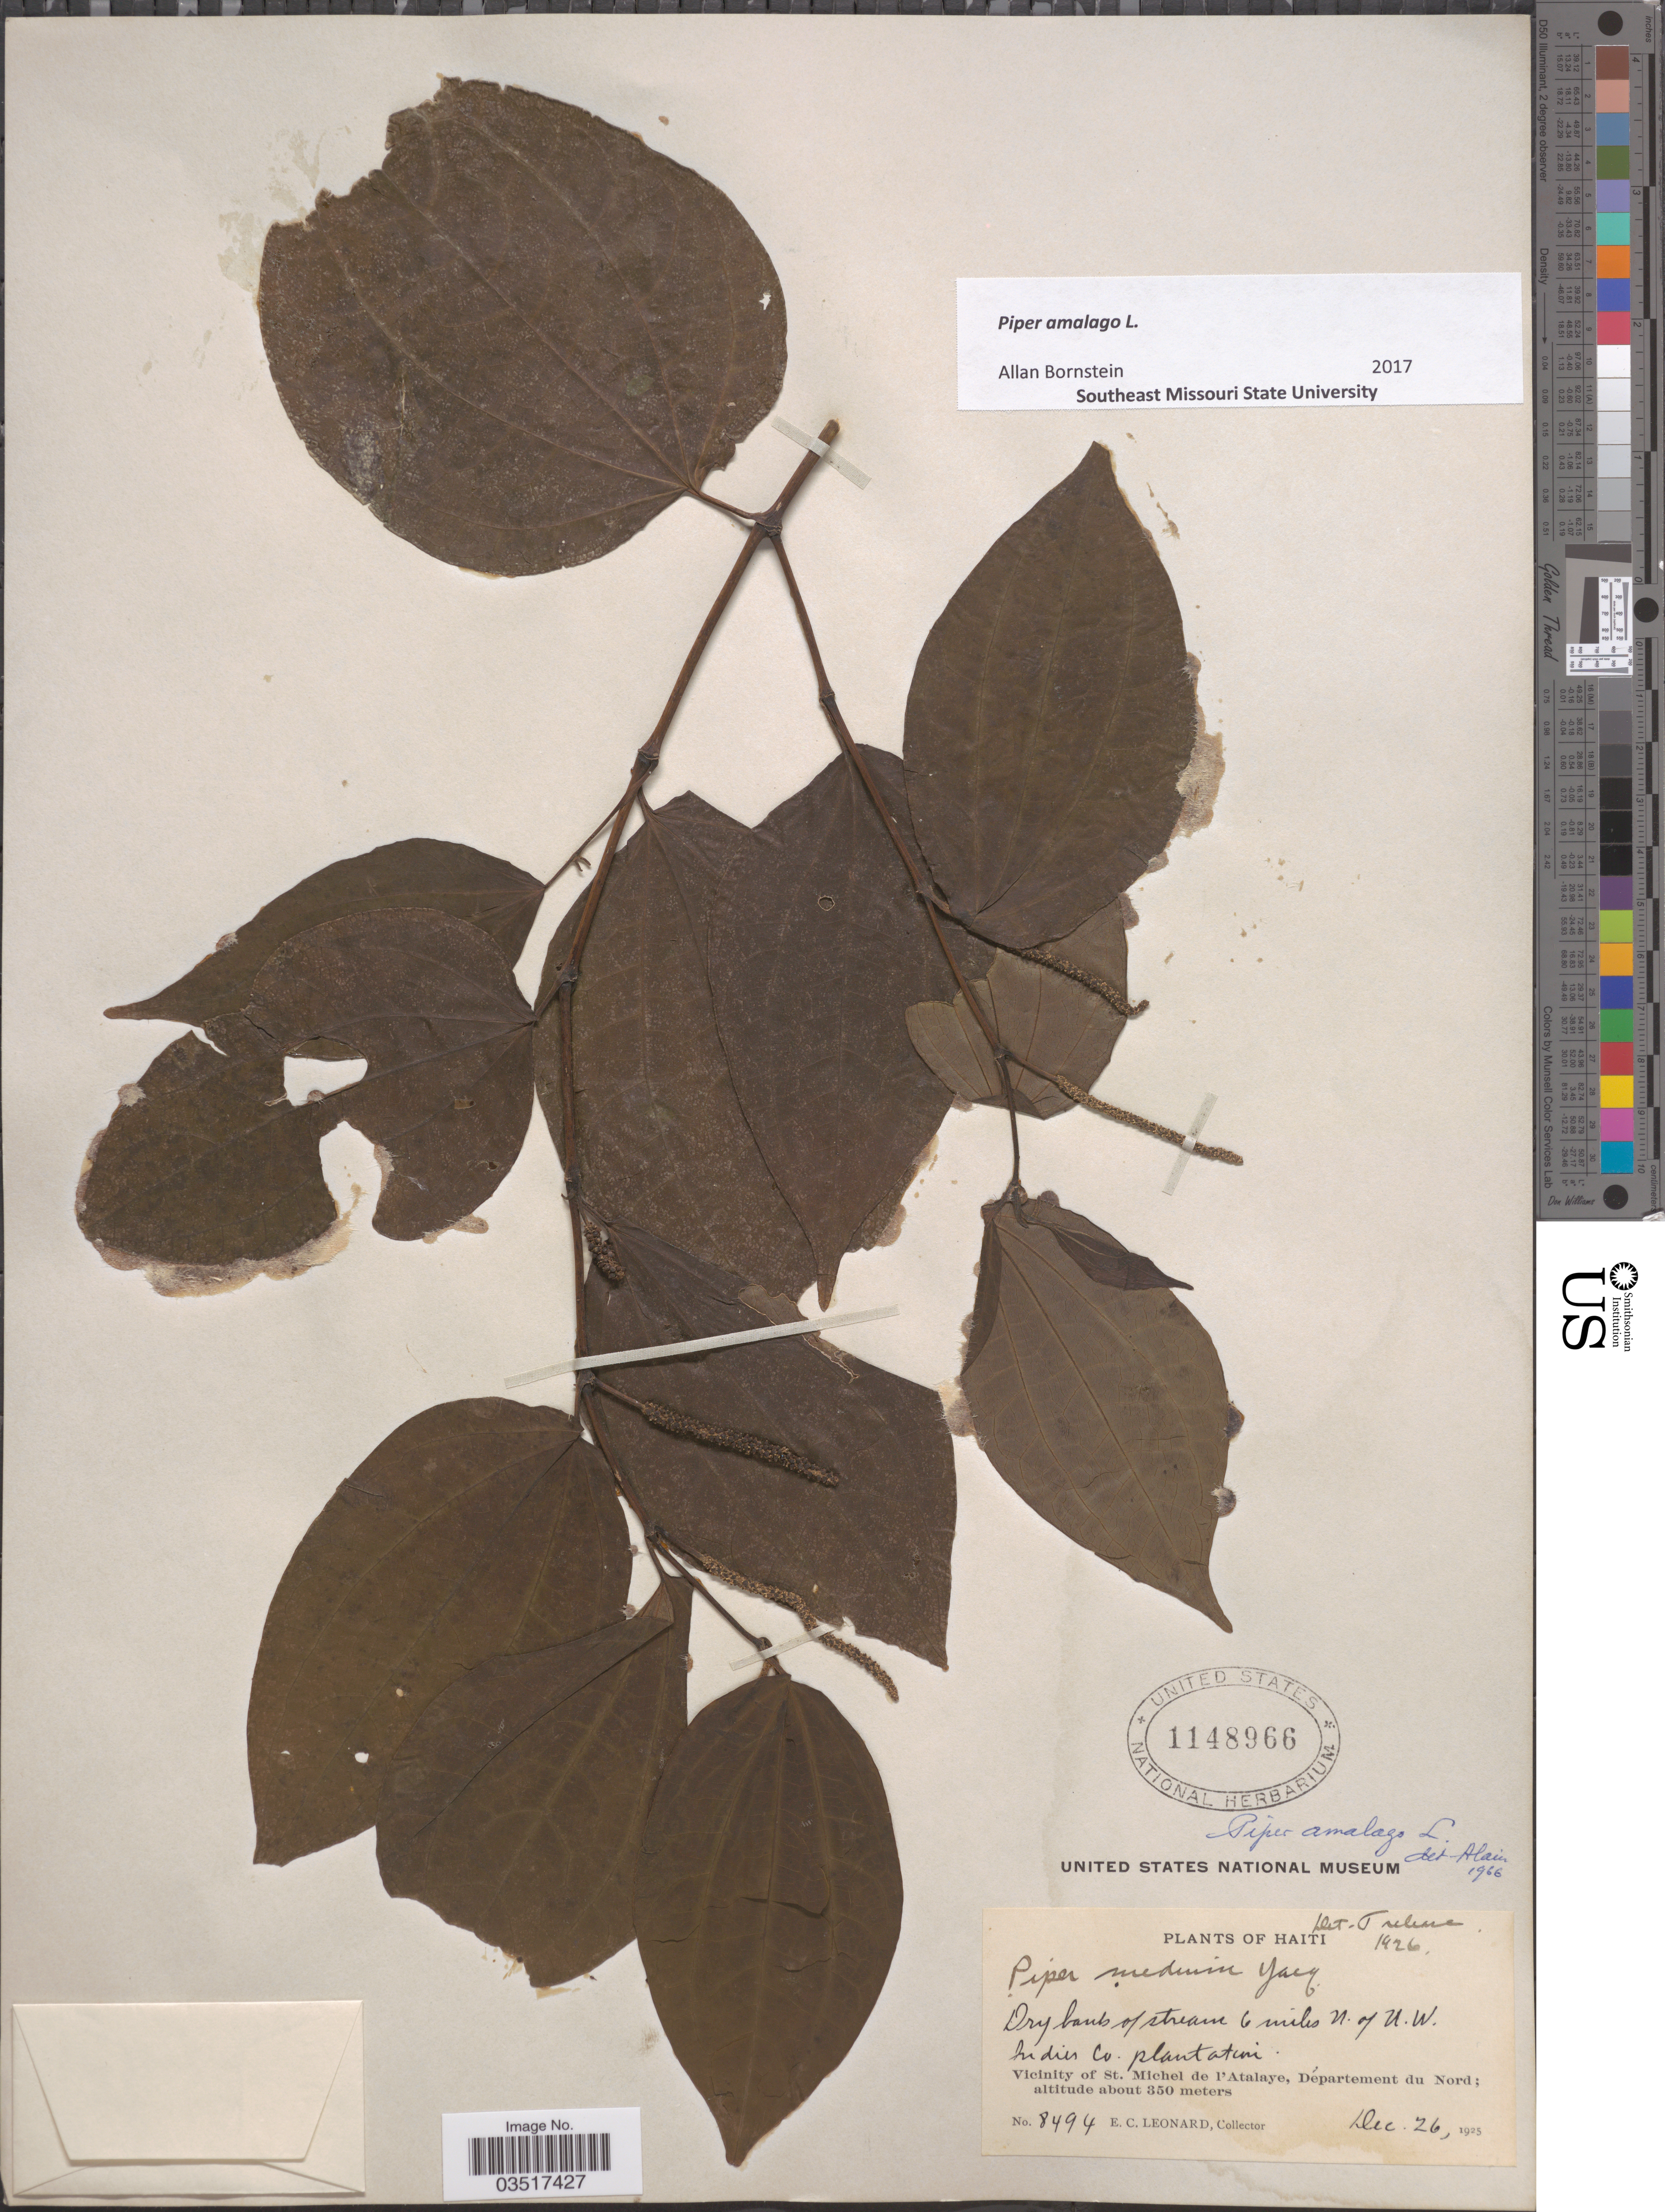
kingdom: Plantae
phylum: Tracheophyta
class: Magnoliopsida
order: Piperales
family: Piperaceae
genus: Piper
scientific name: Piper amalago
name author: L.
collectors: E. C. Leonard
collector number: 8494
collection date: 1925-12-26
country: Haiti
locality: Dry banks of stream 6 miles N. of N.W. Indies Co. plantation. Vicinity of St. Michel de l'Atalaye, Département du Nord.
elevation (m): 350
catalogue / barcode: US 1148966